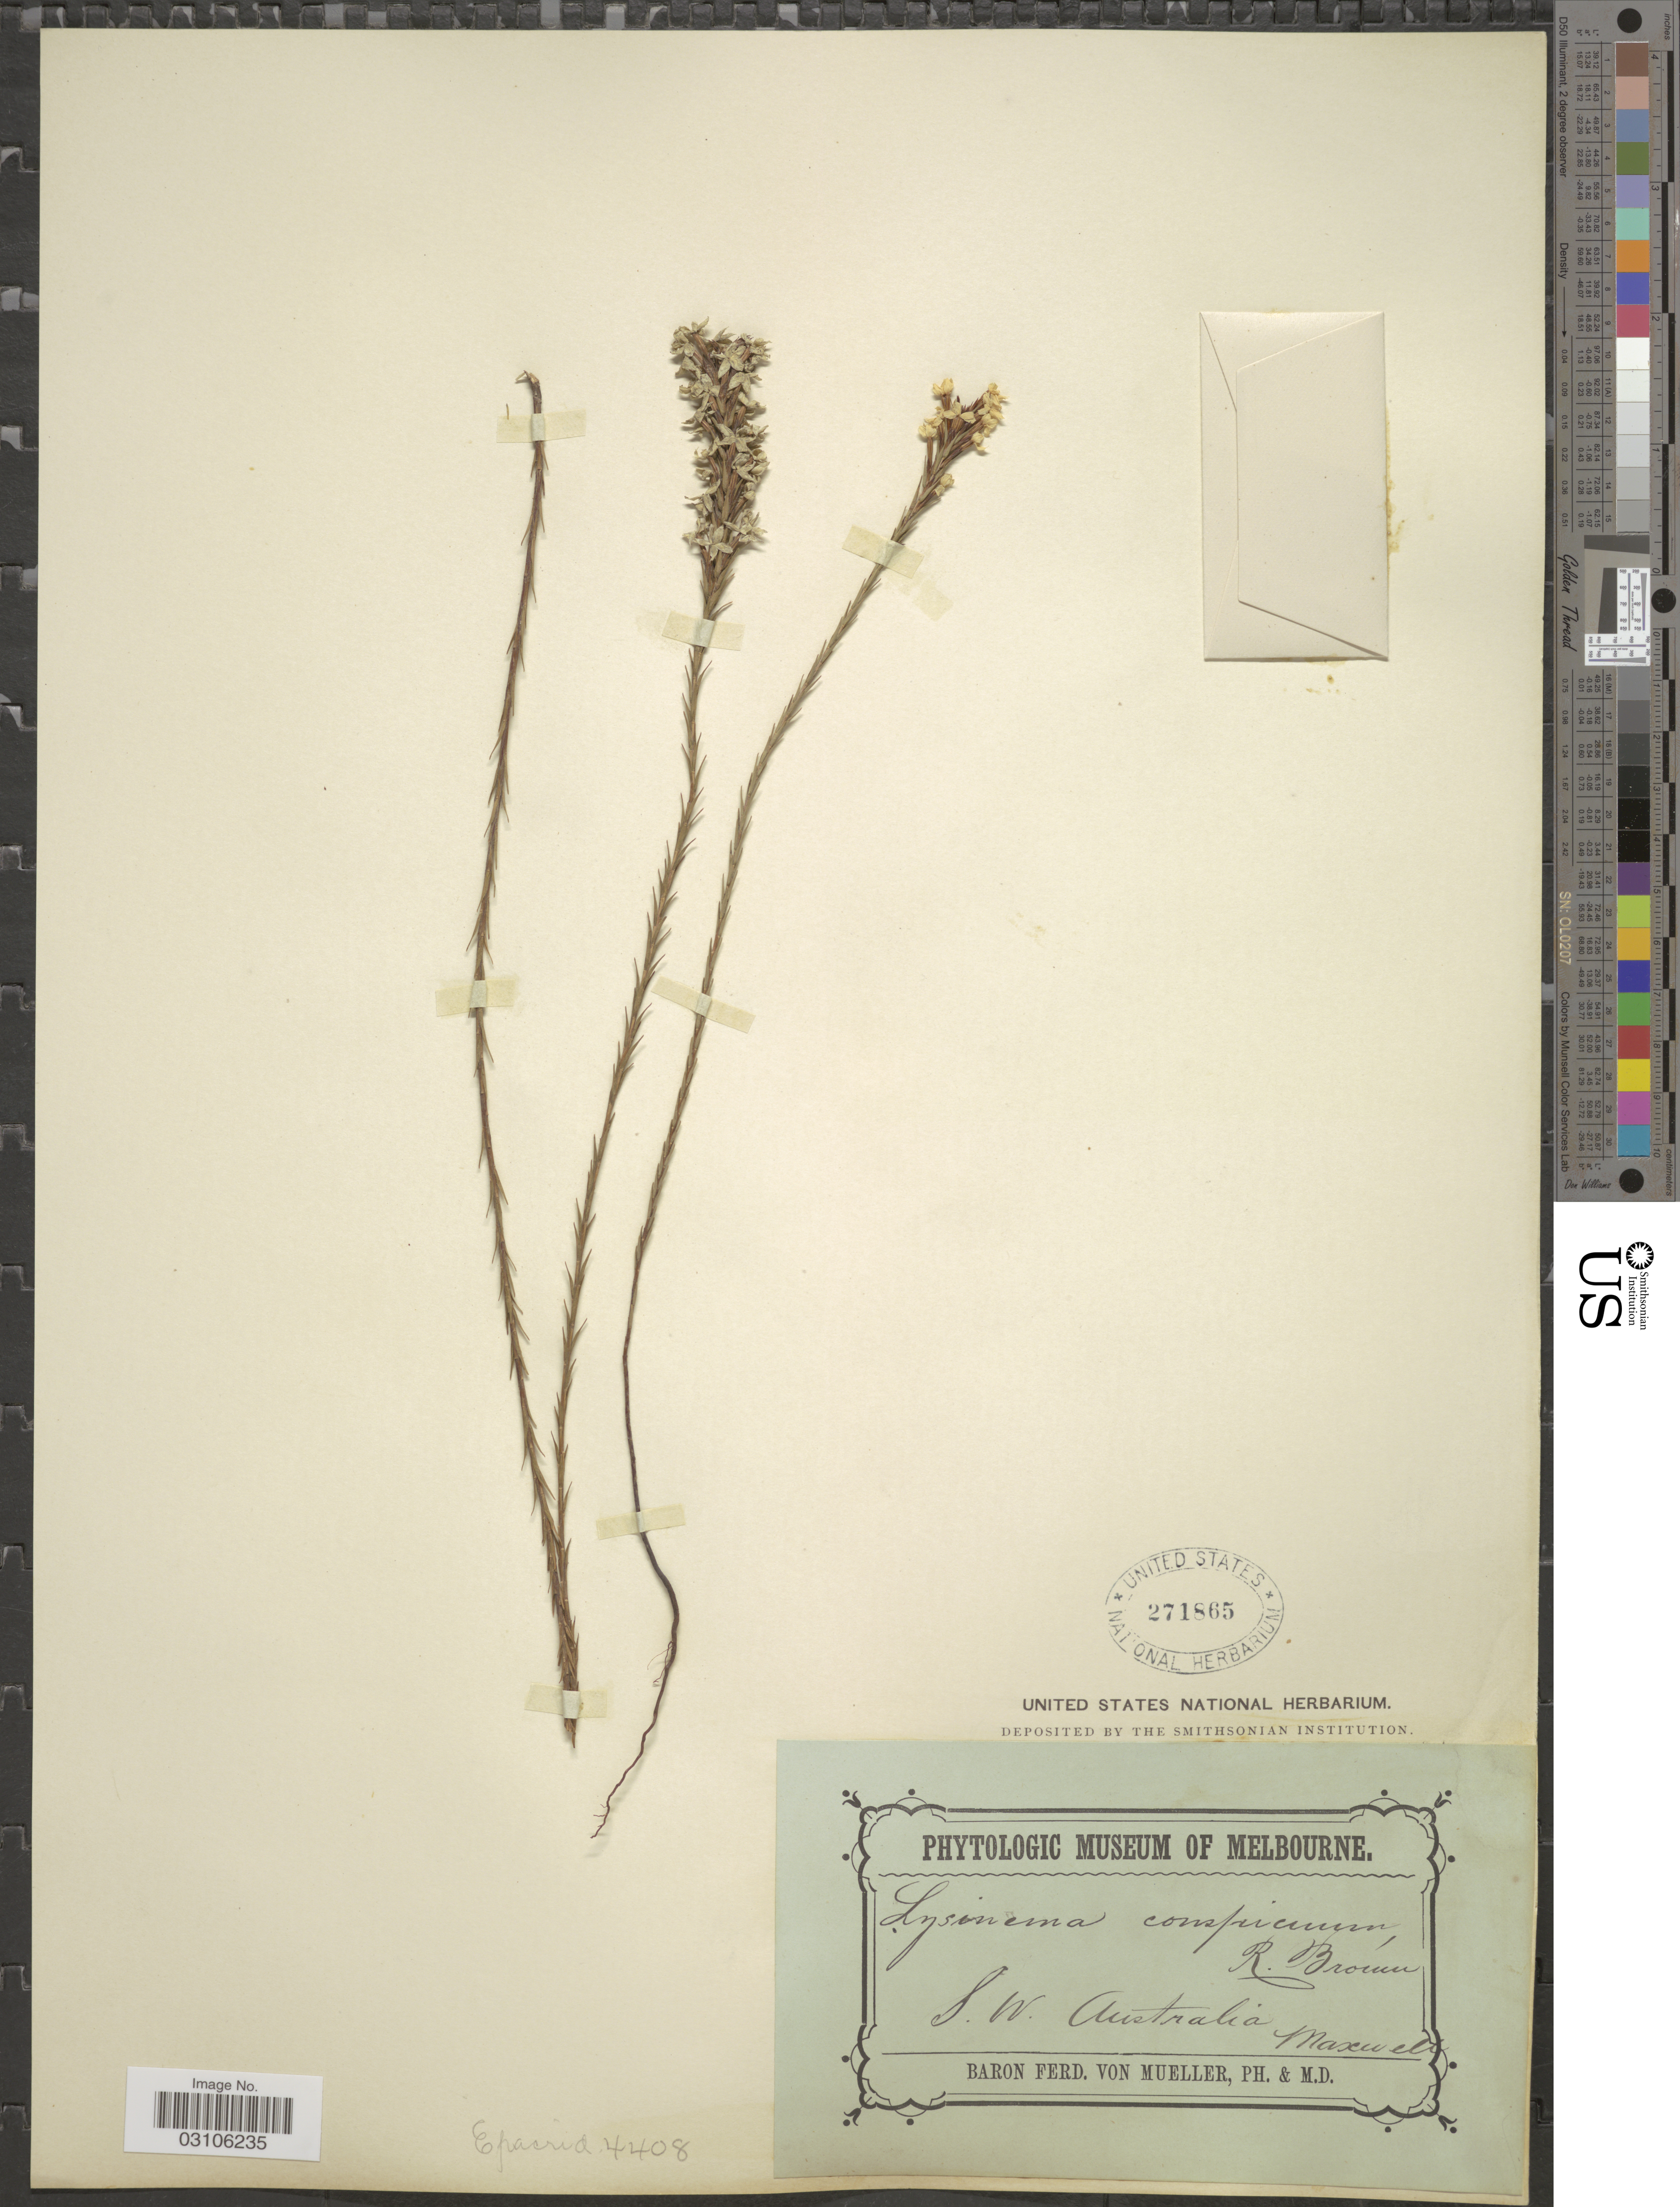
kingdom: Plantae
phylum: Tracheophyta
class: Magnoliopsida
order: Ericales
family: Ericaceae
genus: Lysinema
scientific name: Lysinema conspicuum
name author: R. Br.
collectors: F. Mueller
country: Australia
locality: S.W. Australia. Maxwell.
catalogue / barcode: US 271865